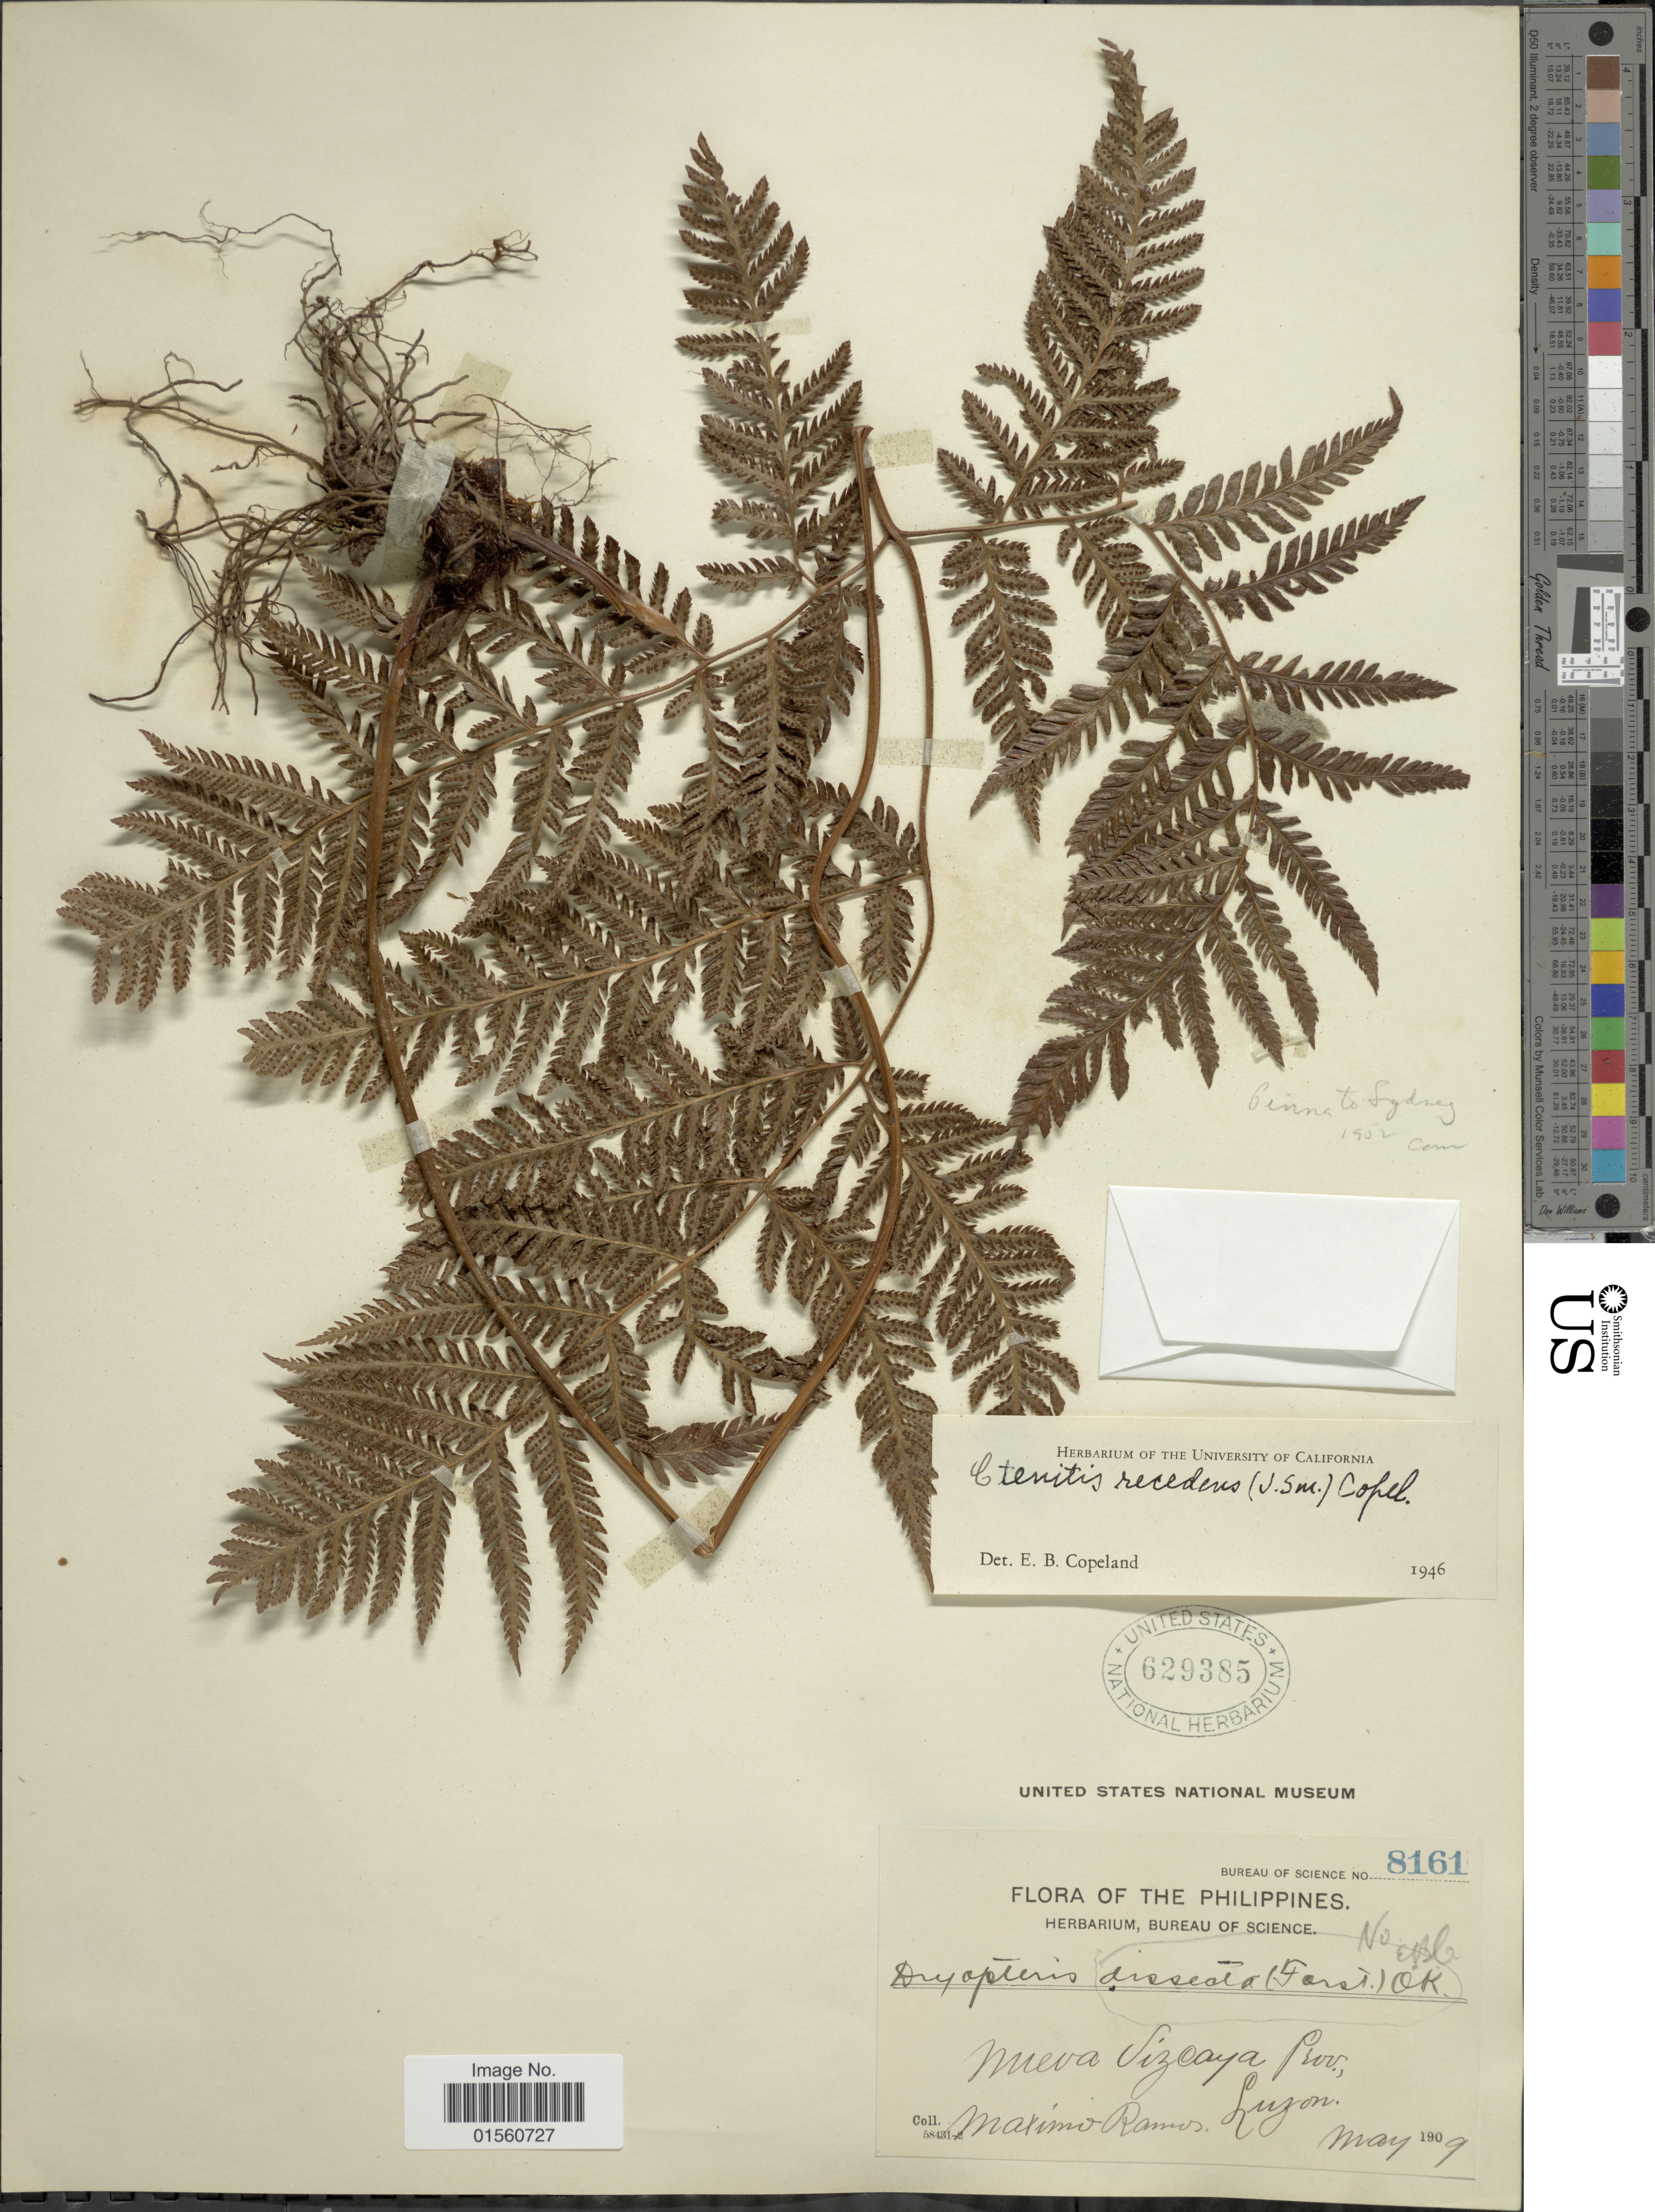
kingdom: Plantae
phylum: Tracheophyta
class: Polypodiopsida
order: Polypodiales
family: Dryopteridaceae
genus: Lastreopsis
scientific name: Lastreopsis tenera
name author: (R. Br.) Tindale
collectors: M. Ramos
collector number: Bureau of Science 8161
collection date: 1909-05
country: Philippines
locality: Nueva Sizcaya Prov., Luzon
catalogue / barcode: US 629385